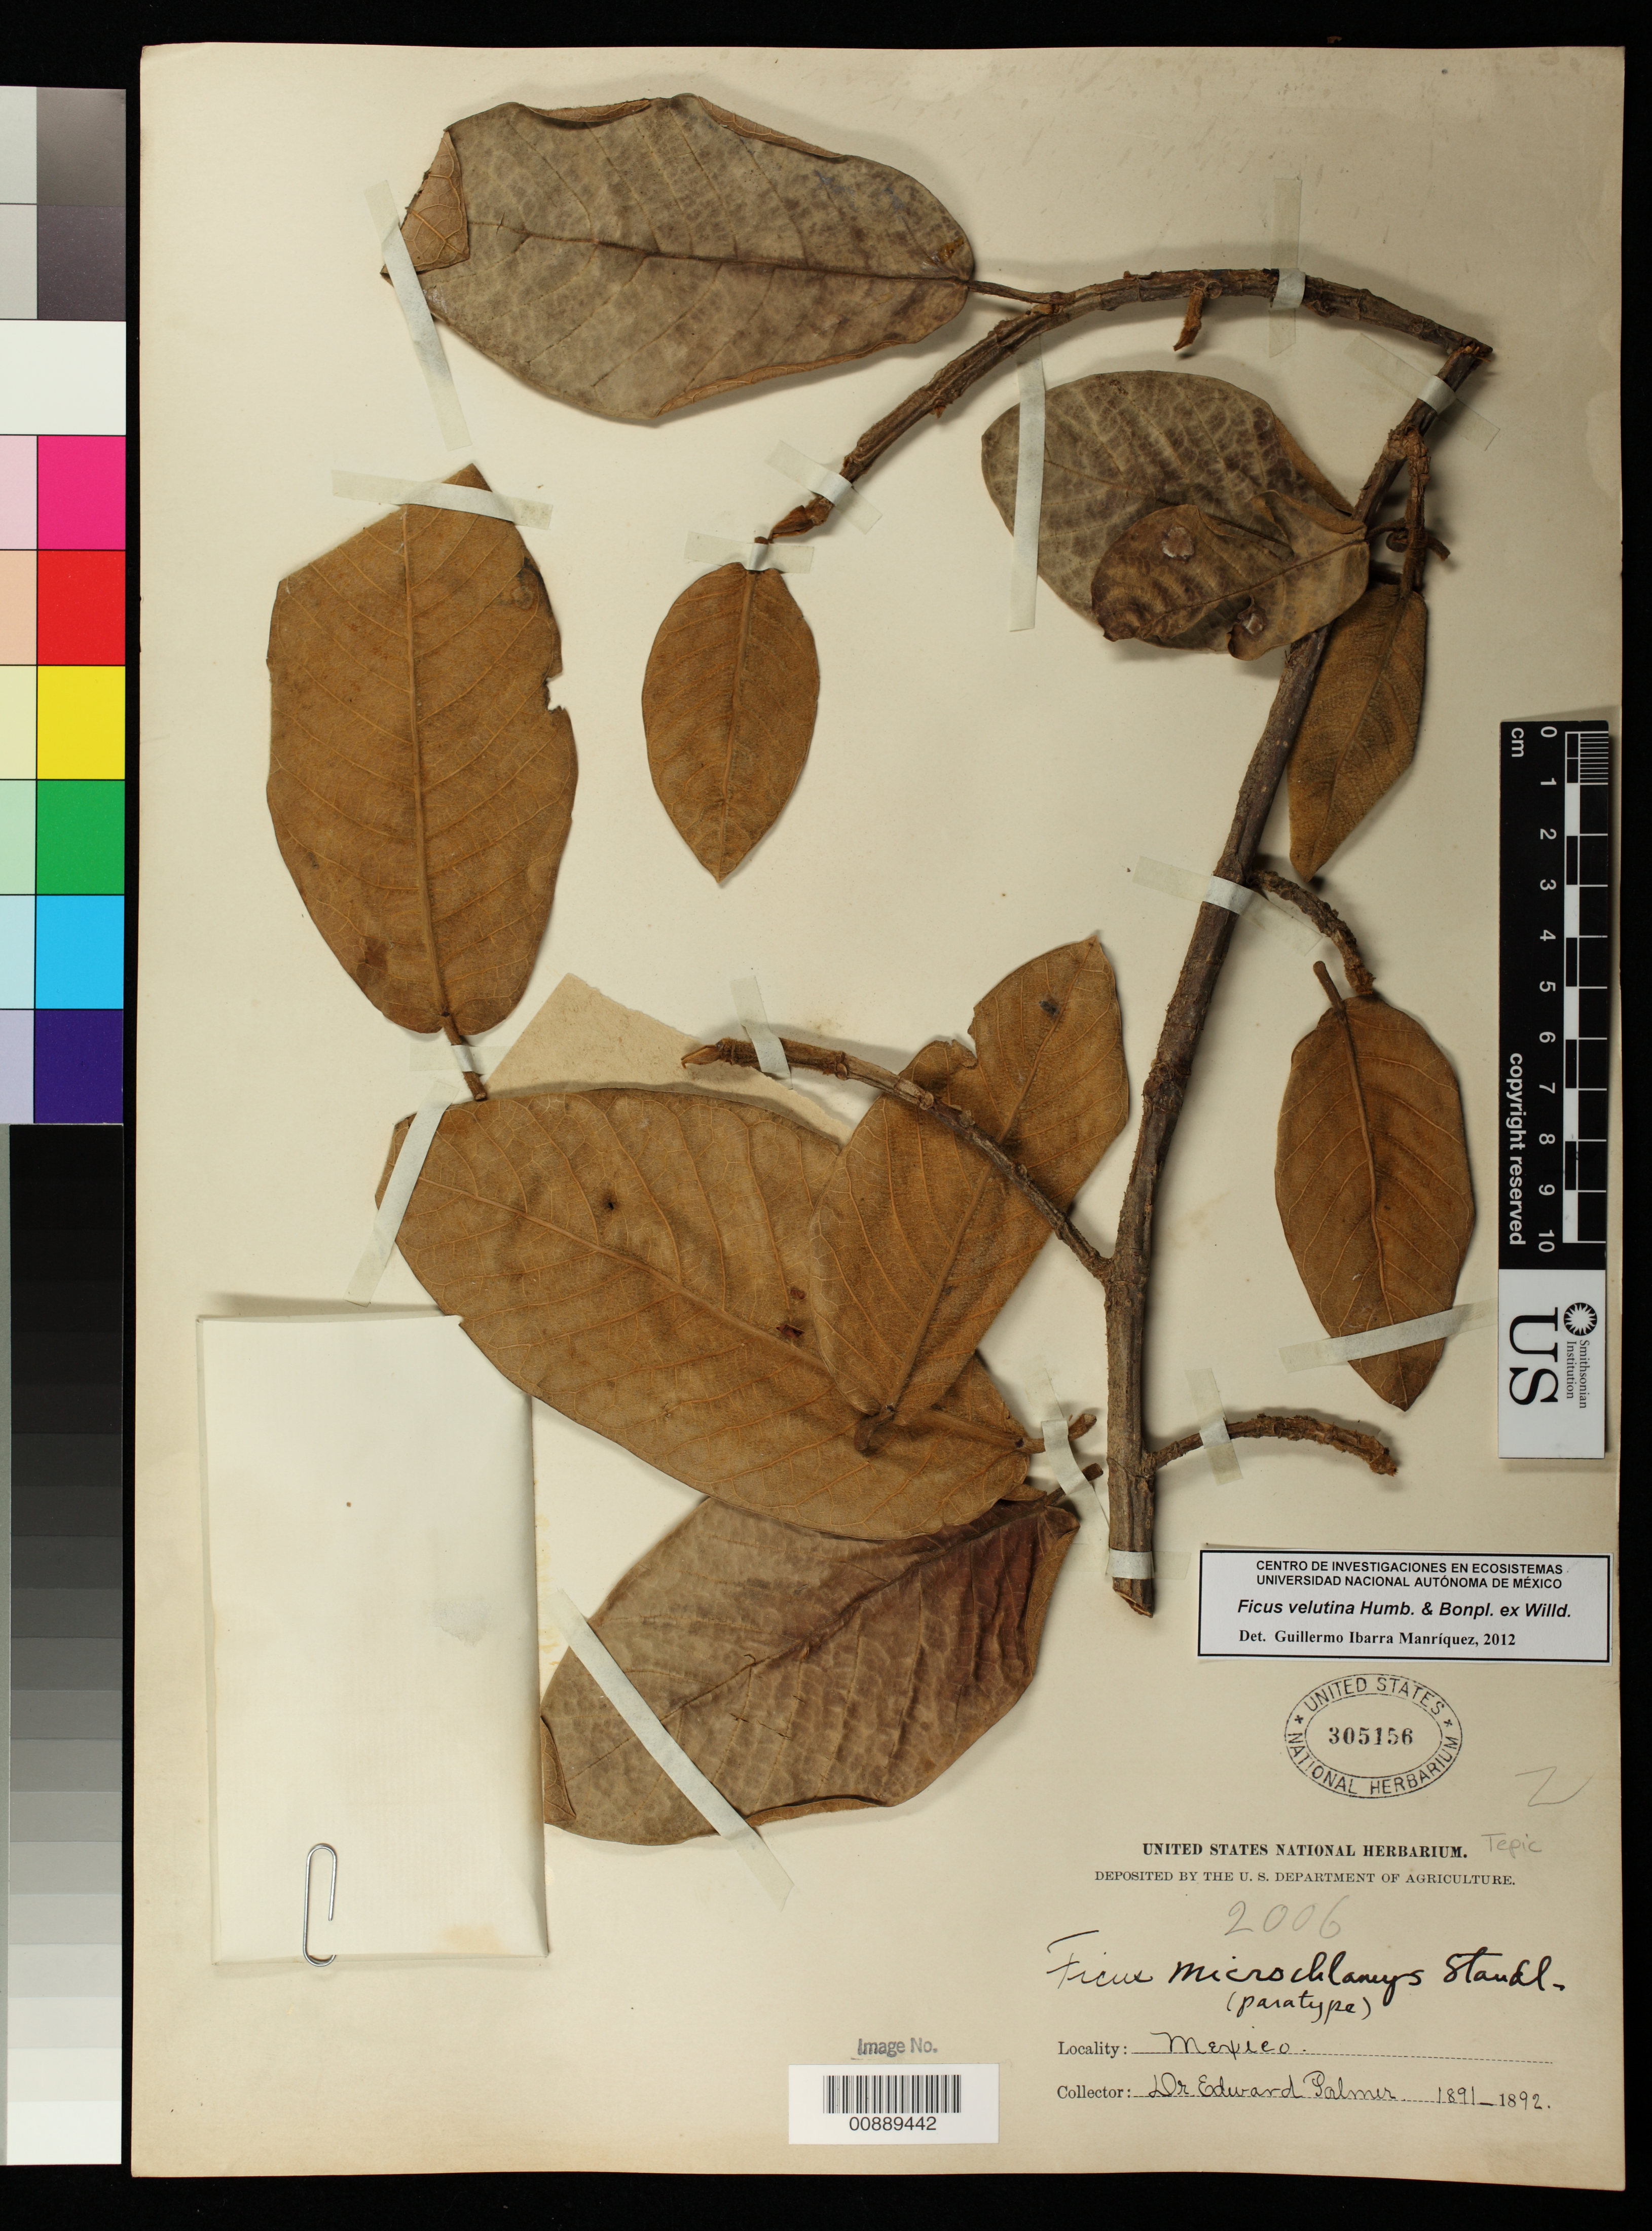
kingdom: Plantae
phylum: Tracheophyta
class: Magnoliopsida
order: Rosales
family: Moraceae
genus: Ficus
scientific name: Ficus velutina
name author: Humb. & Bonpl. ex Willd.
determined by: Manriquez, G. I.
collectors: E. Palmer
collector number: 2006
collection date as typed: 1891 to -- --- 1892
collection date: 1891/1892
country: Mexico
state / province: Nayarit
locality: Tepic, Nayarit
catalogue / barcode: US 305156